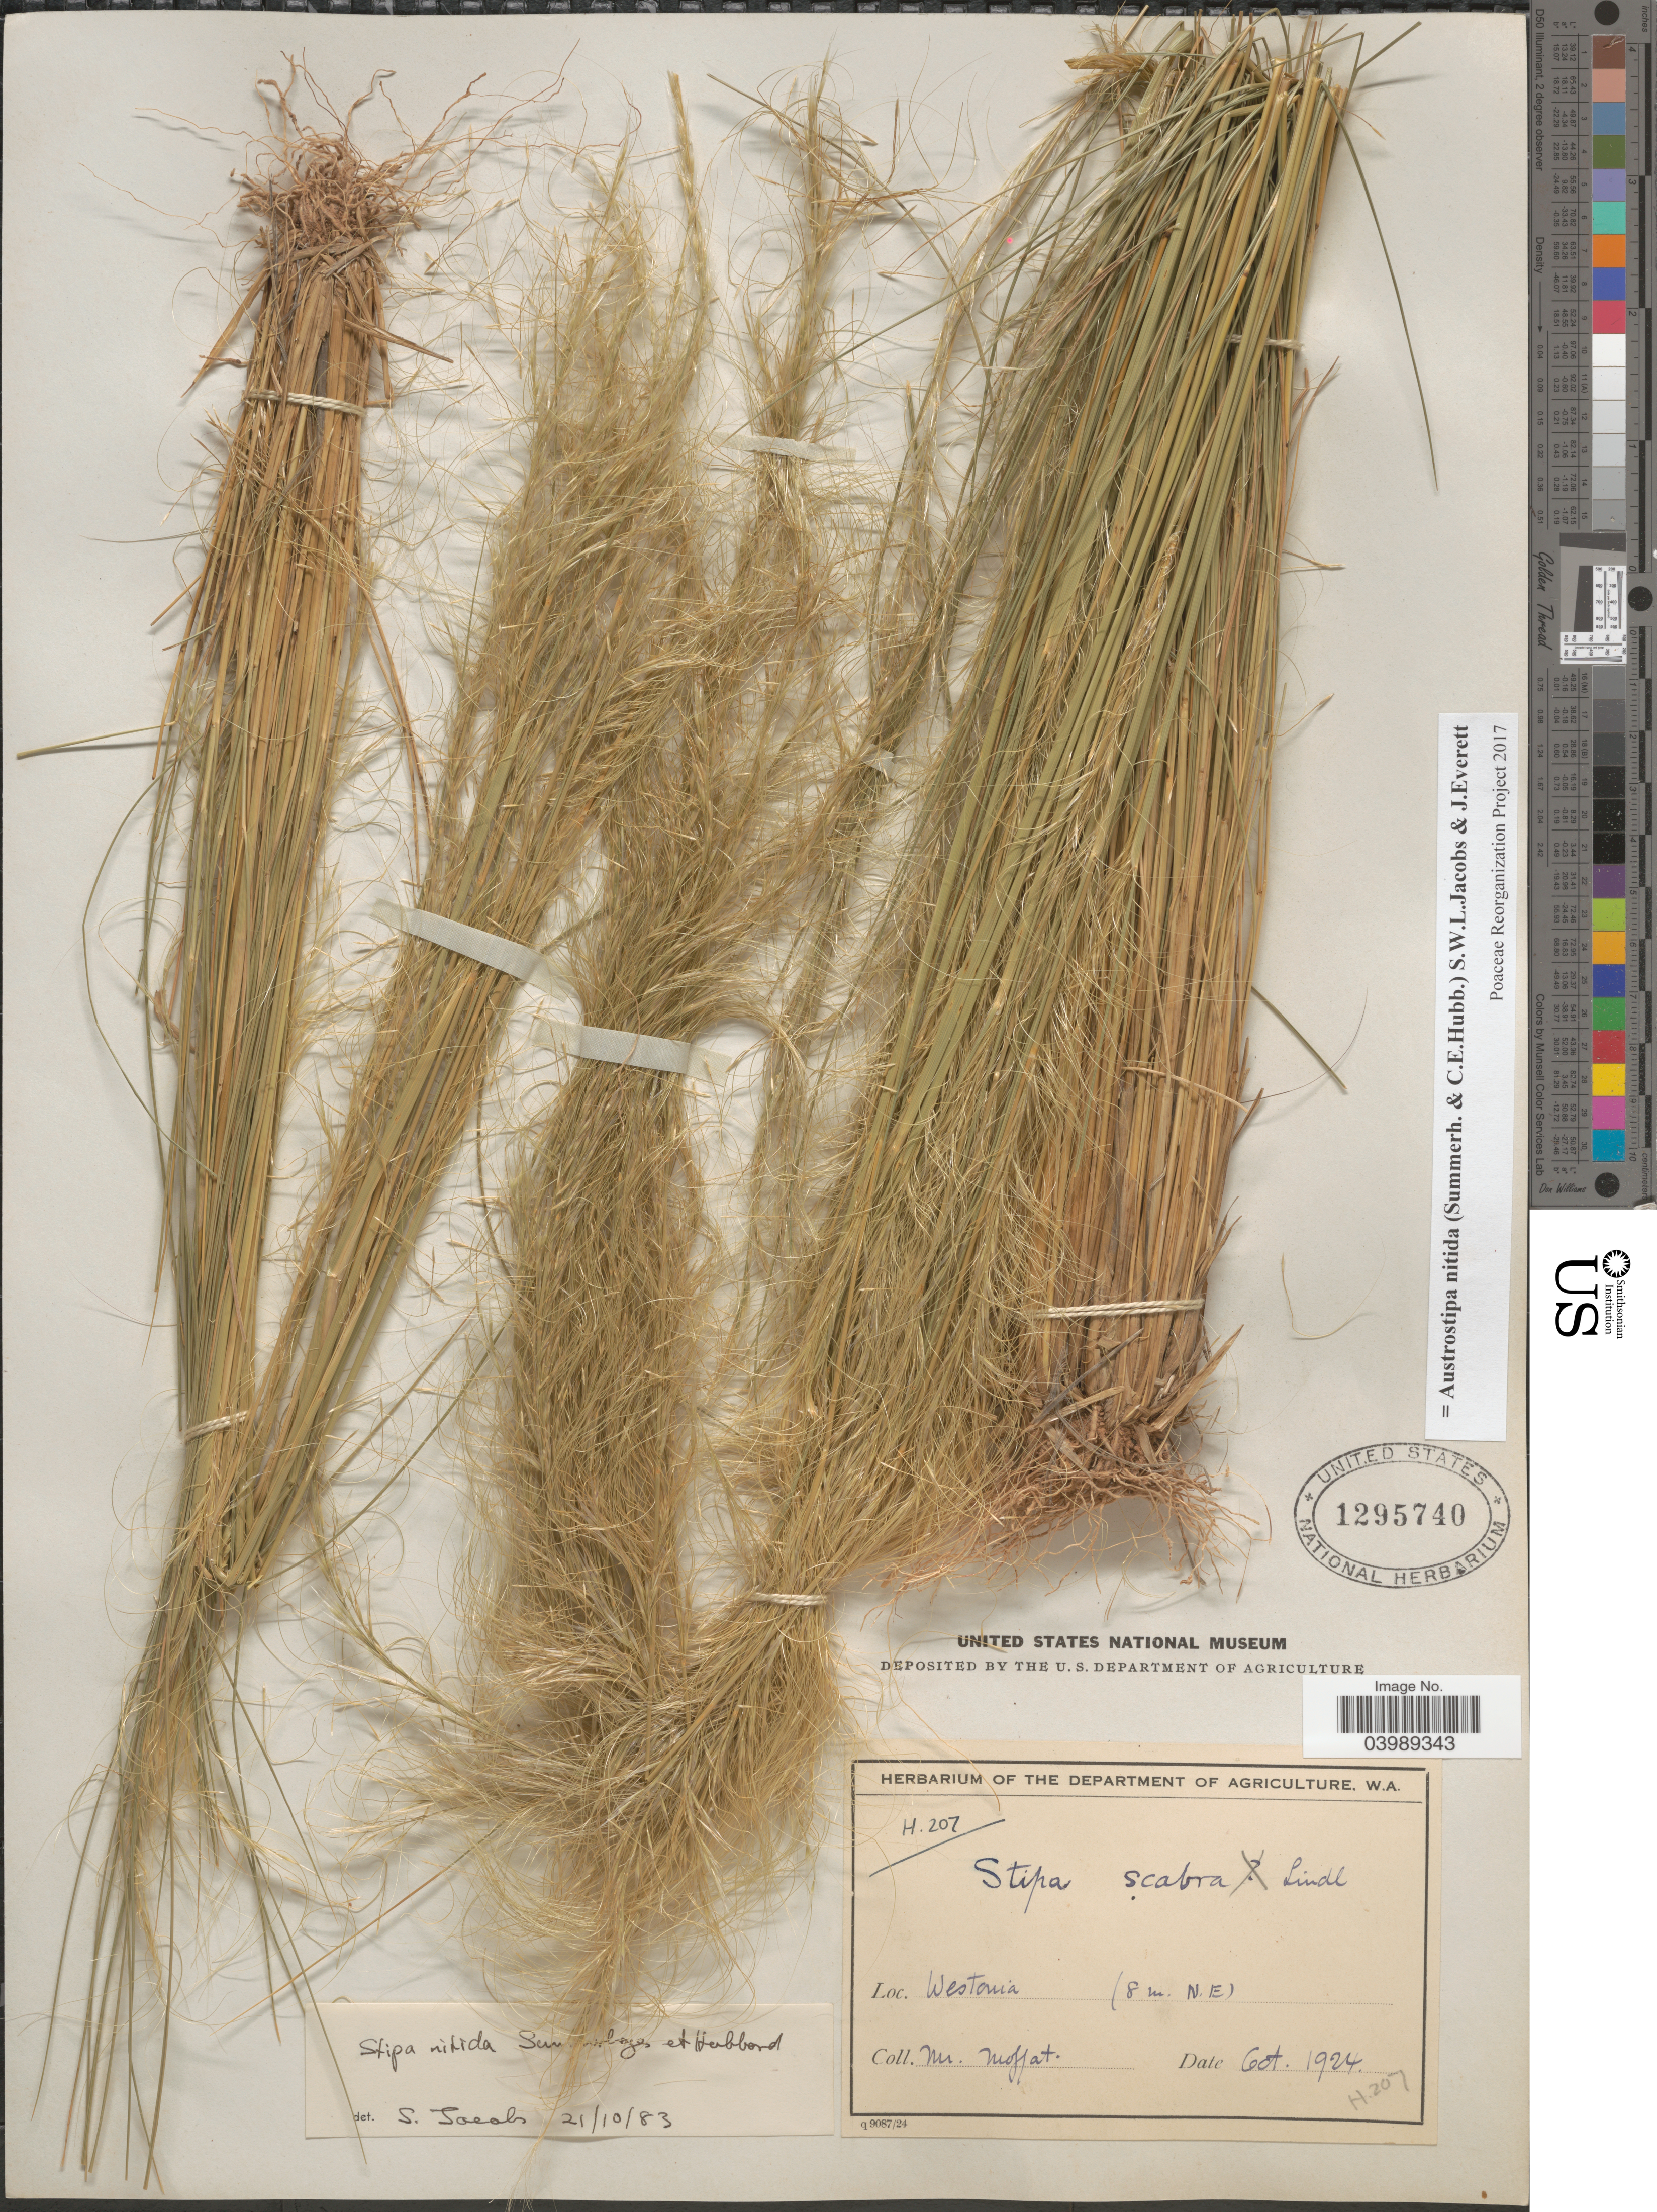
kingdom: Plantae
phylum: Tracheophyta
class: Liliopsida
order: Poales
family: Poaceae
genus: Austrostipa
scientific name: Austrostipa nitida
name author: (Summerh. & C.E. Hubb.) S.W.L. Jacobs & J. Everett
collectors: Moffat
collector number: H207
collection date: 1924-10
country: Australia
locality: Westonia (8 m. N.E).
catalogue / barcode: US 1295740